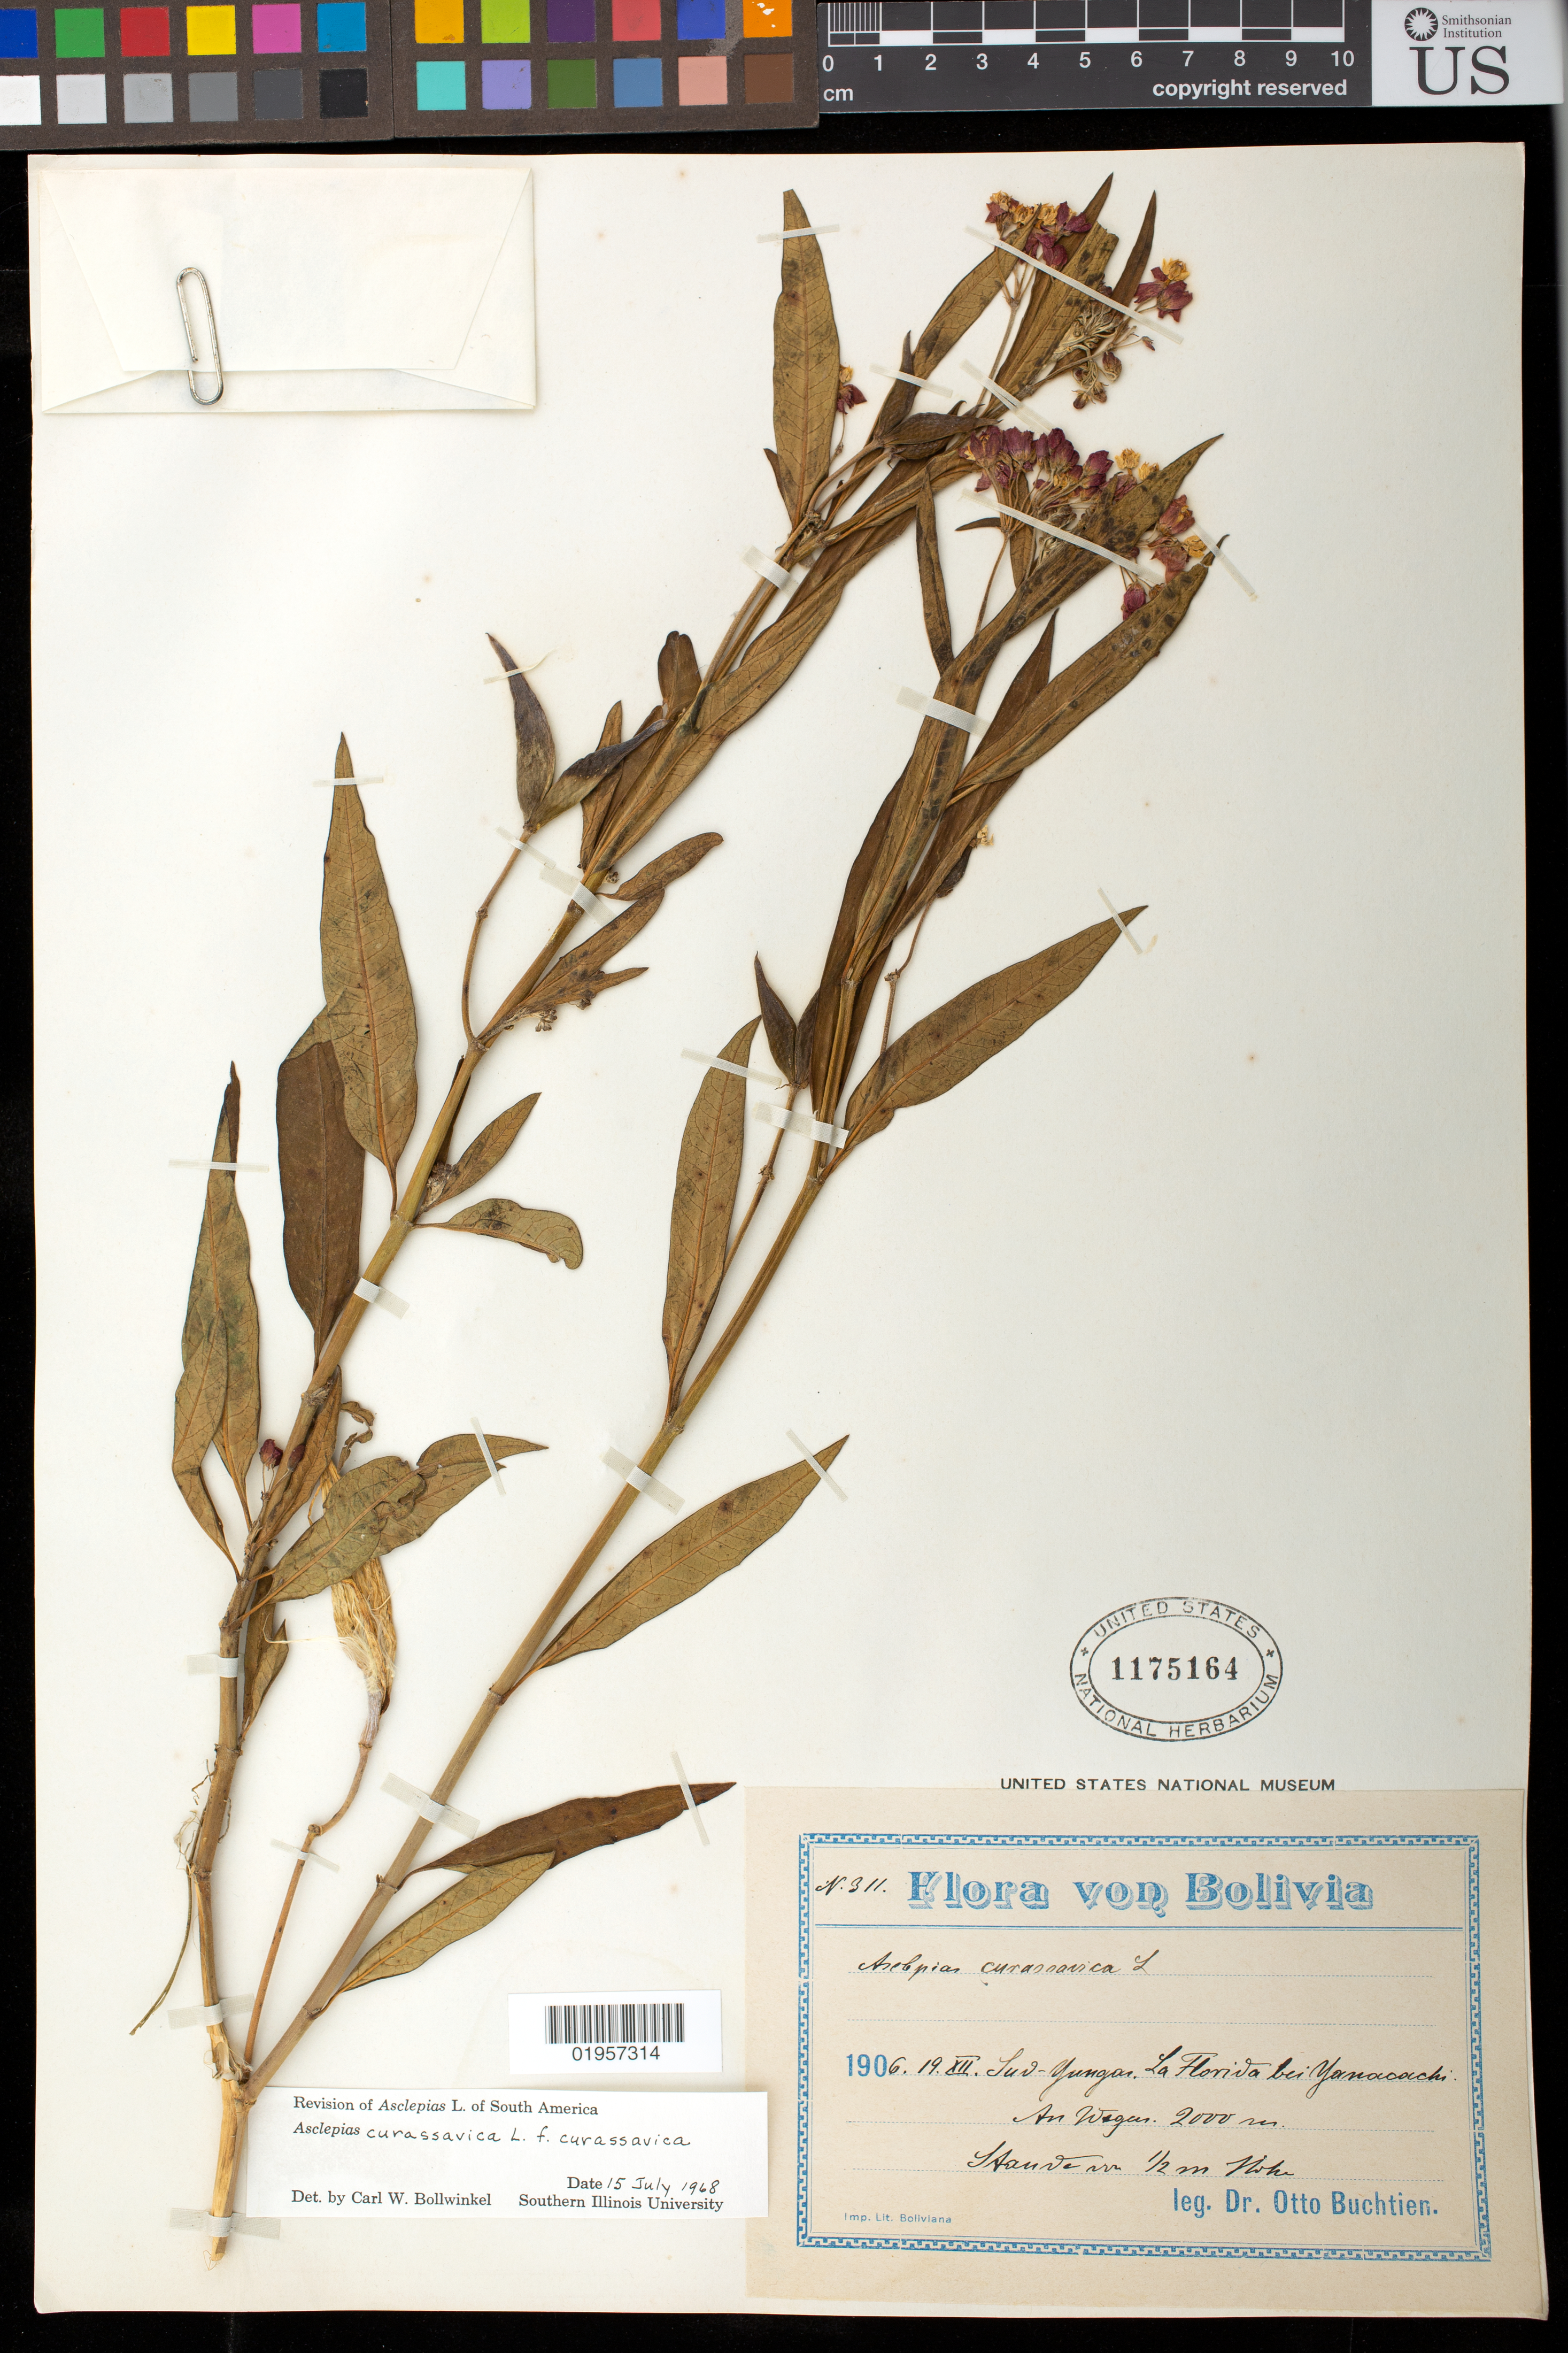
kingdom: Plantae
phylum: Tracheophyta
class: Magnoliopsida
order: Gentianales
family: Apocynaceae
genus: Asclepias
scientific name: Asclepias curassavica f. curassavica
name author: L.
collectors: O. Buchtien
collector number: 311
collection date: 1906-12-19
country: Bolivia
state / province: La Paz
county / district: Sud Yungas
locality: La Florida bei Yanacachi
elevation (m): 2000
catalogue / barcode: US 1175164